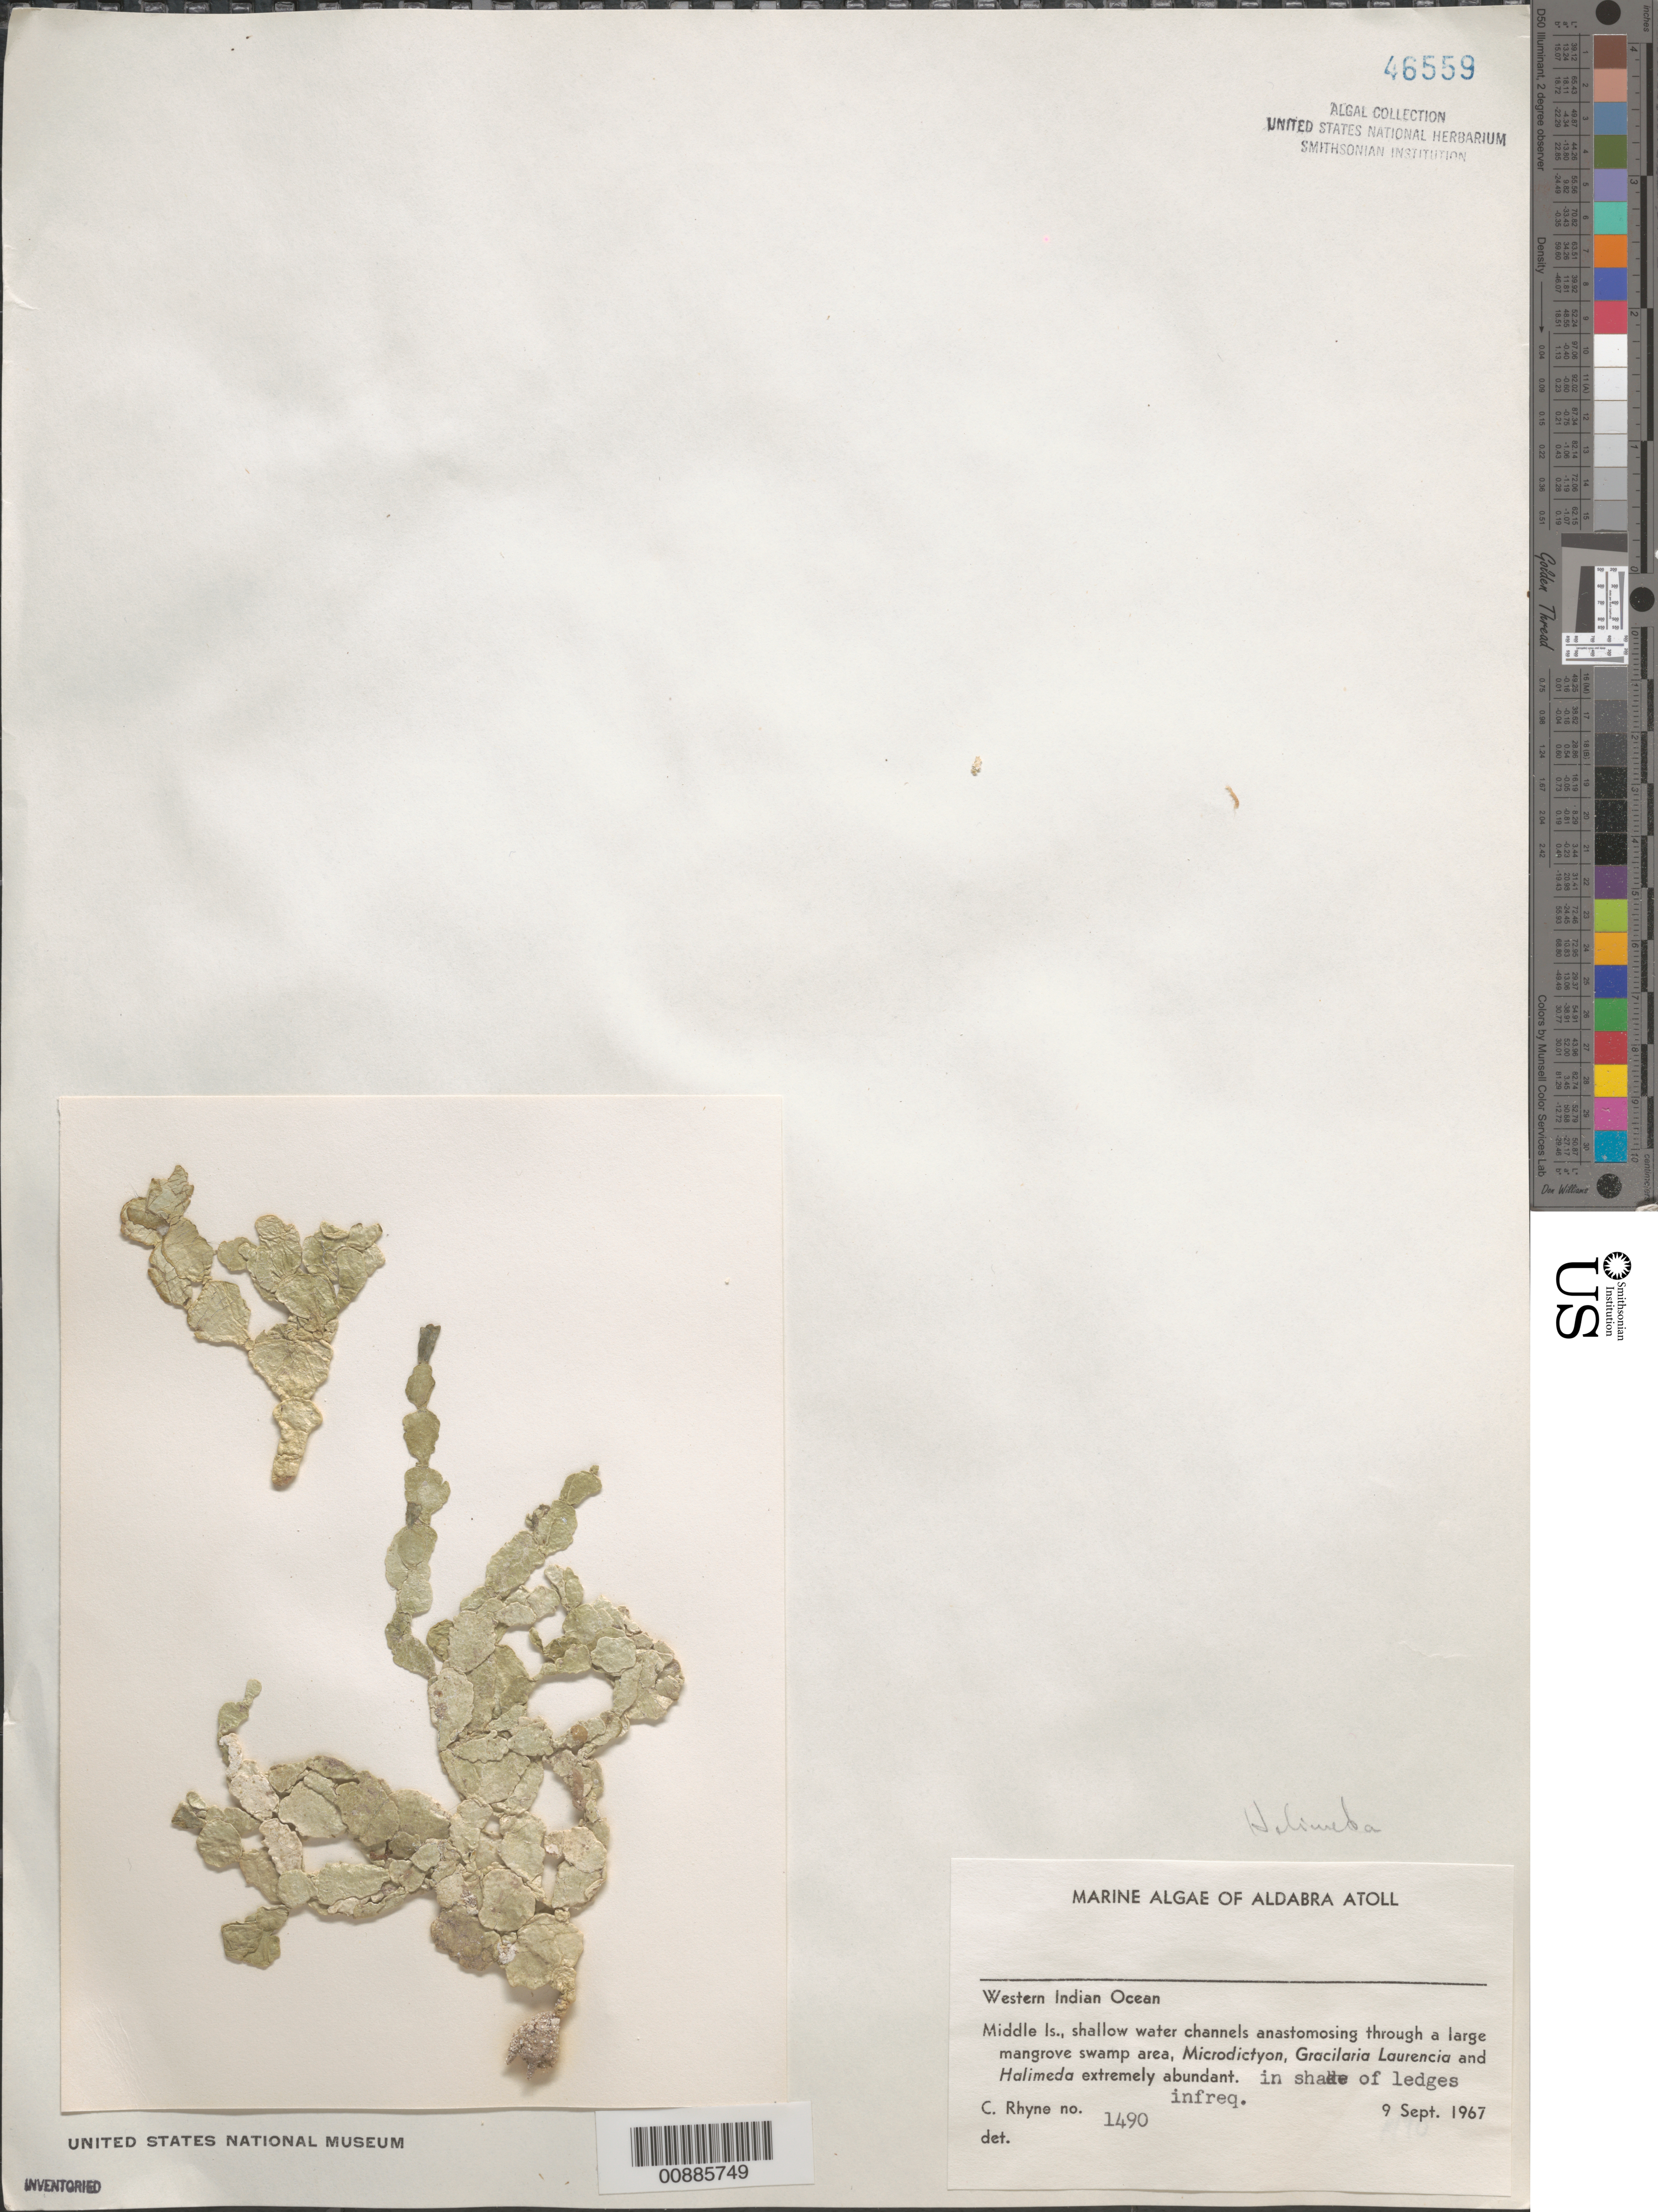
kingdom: Plantae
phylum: Chlorophyta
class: Ulvophyceae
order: Bryopsidales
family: Halimedaceae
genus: Halimeda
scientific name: Halimeda sp.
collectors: C. Rhyne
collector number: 1490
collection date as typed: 09 Sep 1967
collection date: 1967-09-09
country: Seychelles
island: Aldabra Atoll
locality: Middle Islet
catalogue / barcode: US 46559